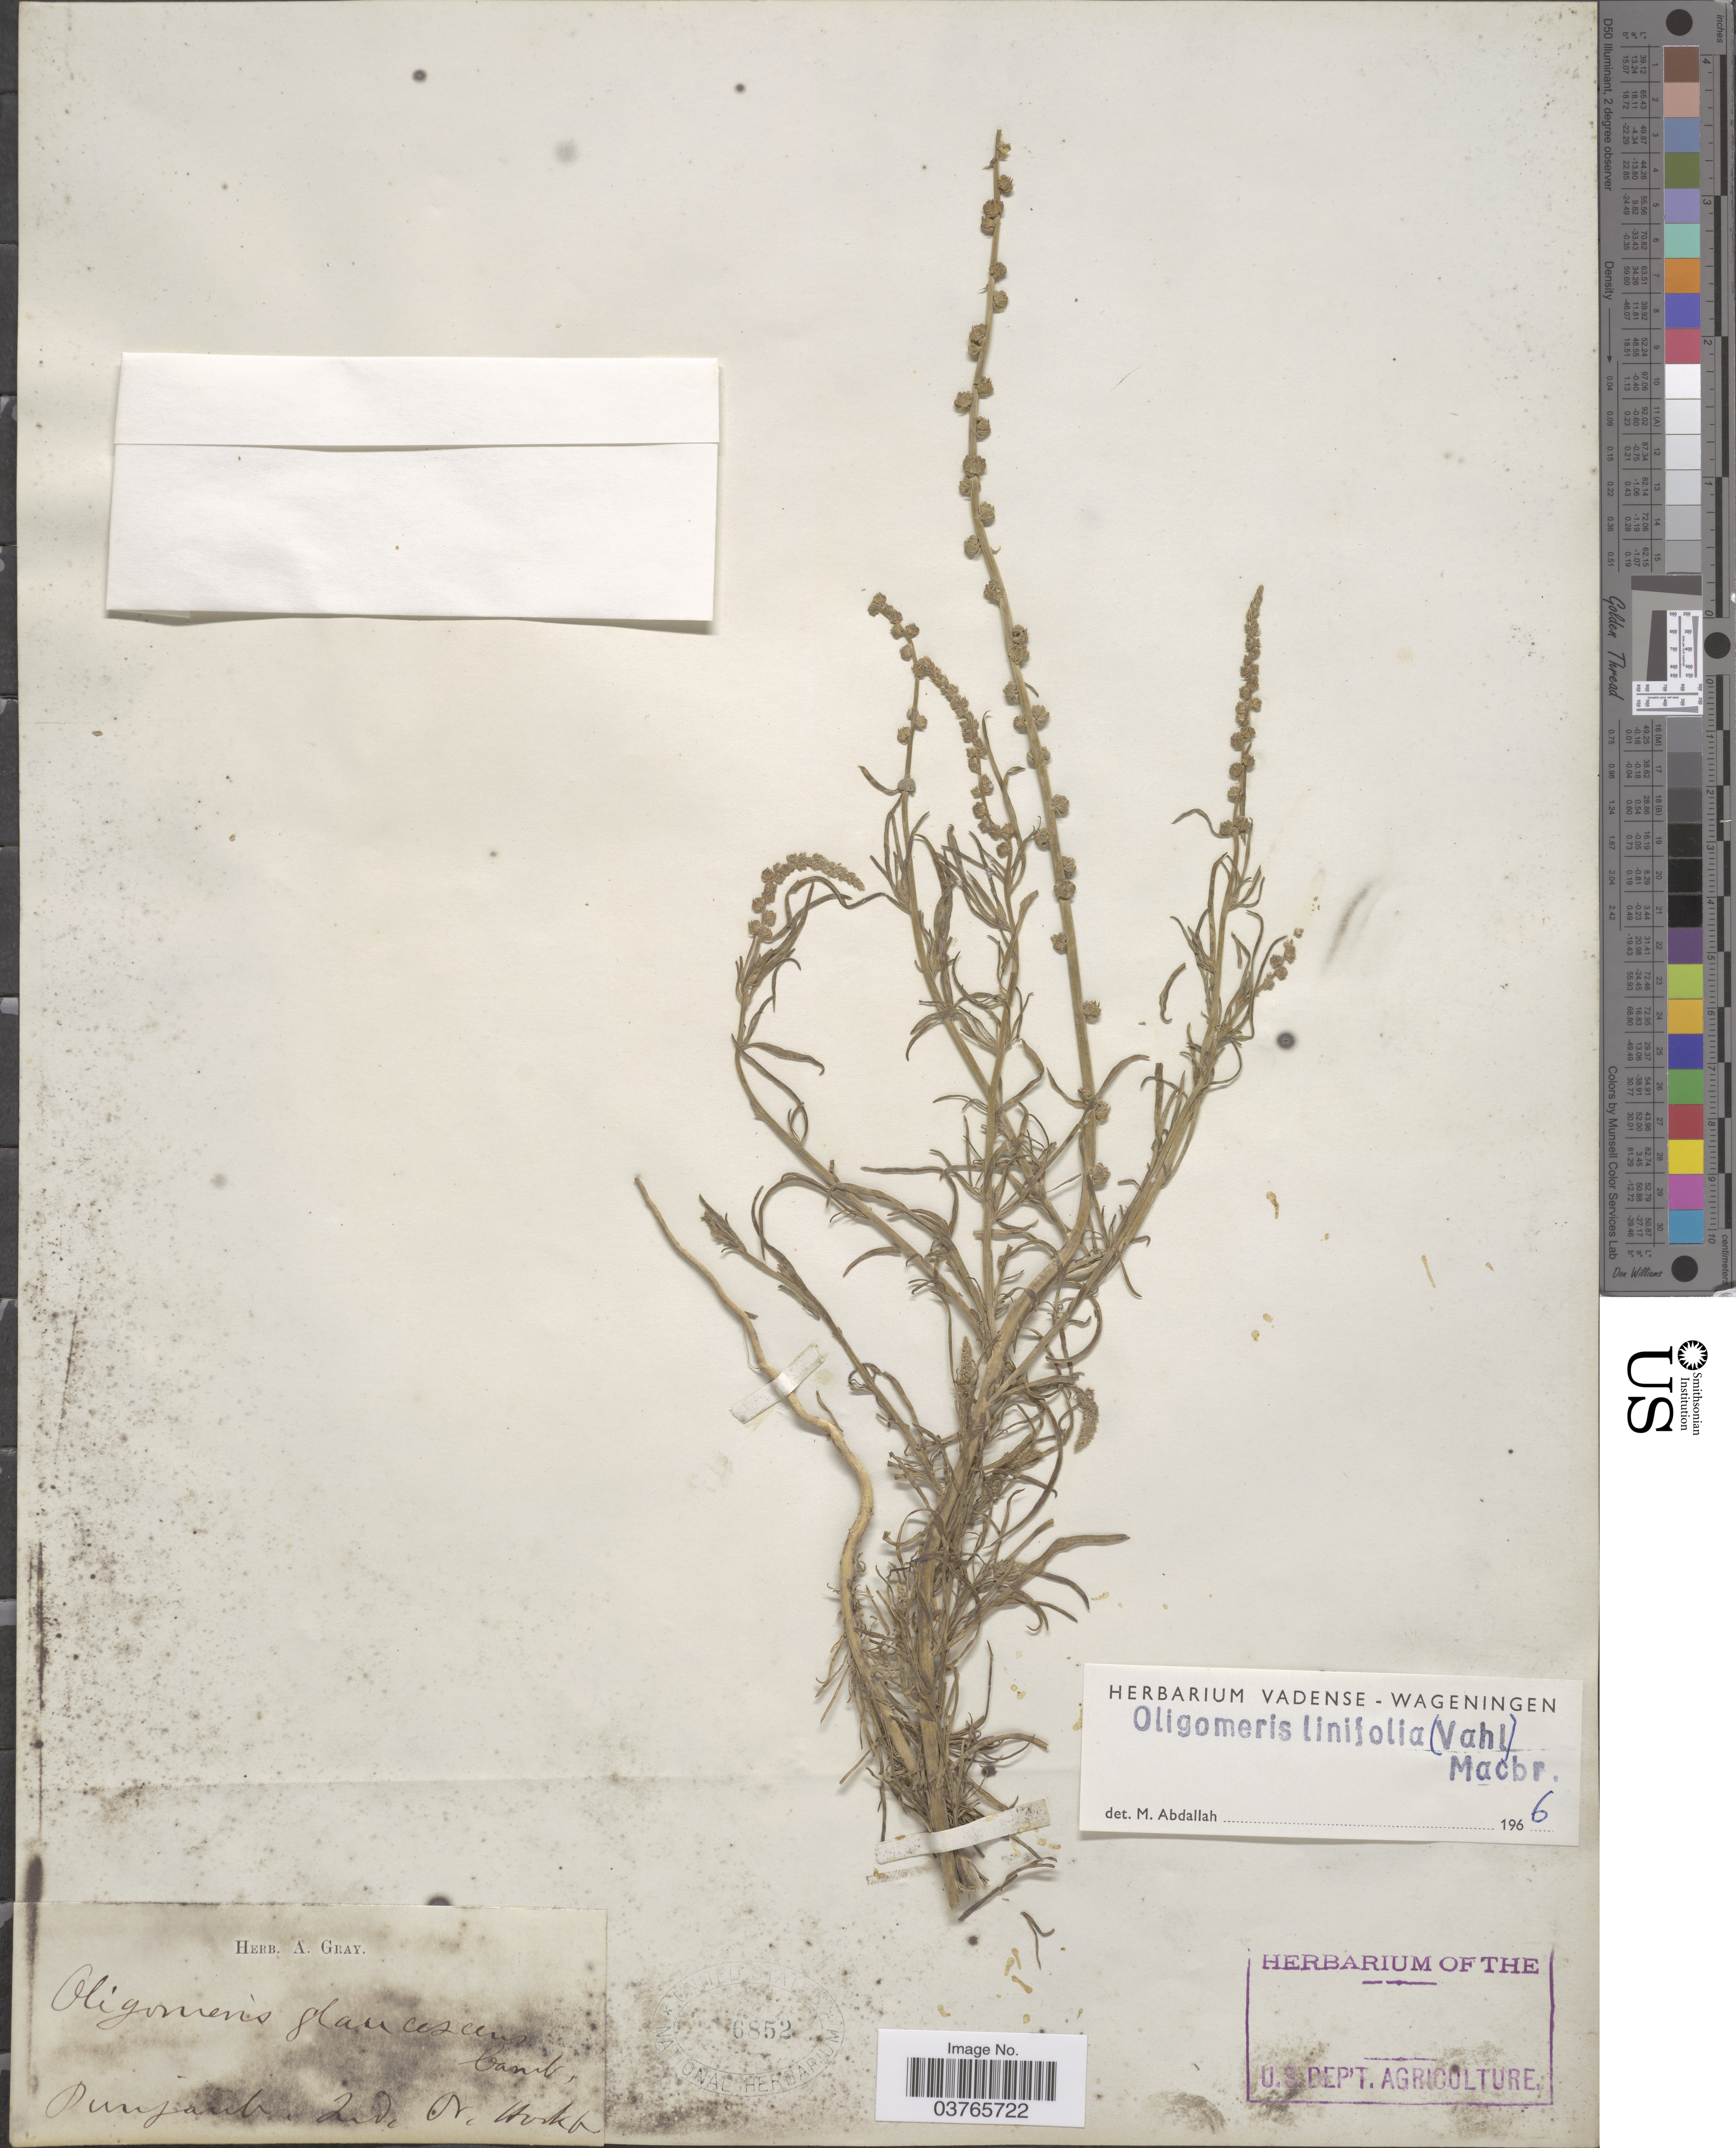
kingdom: Plantae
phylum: Tracheophyta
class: Magnoliopsida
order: Brassicales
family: Resedaceae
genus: Oligomeris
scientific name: Oligomeris linifolia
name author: (Vahl) J.F. Macbr.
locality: Punjab. Ind. or.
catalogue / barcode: US 6852